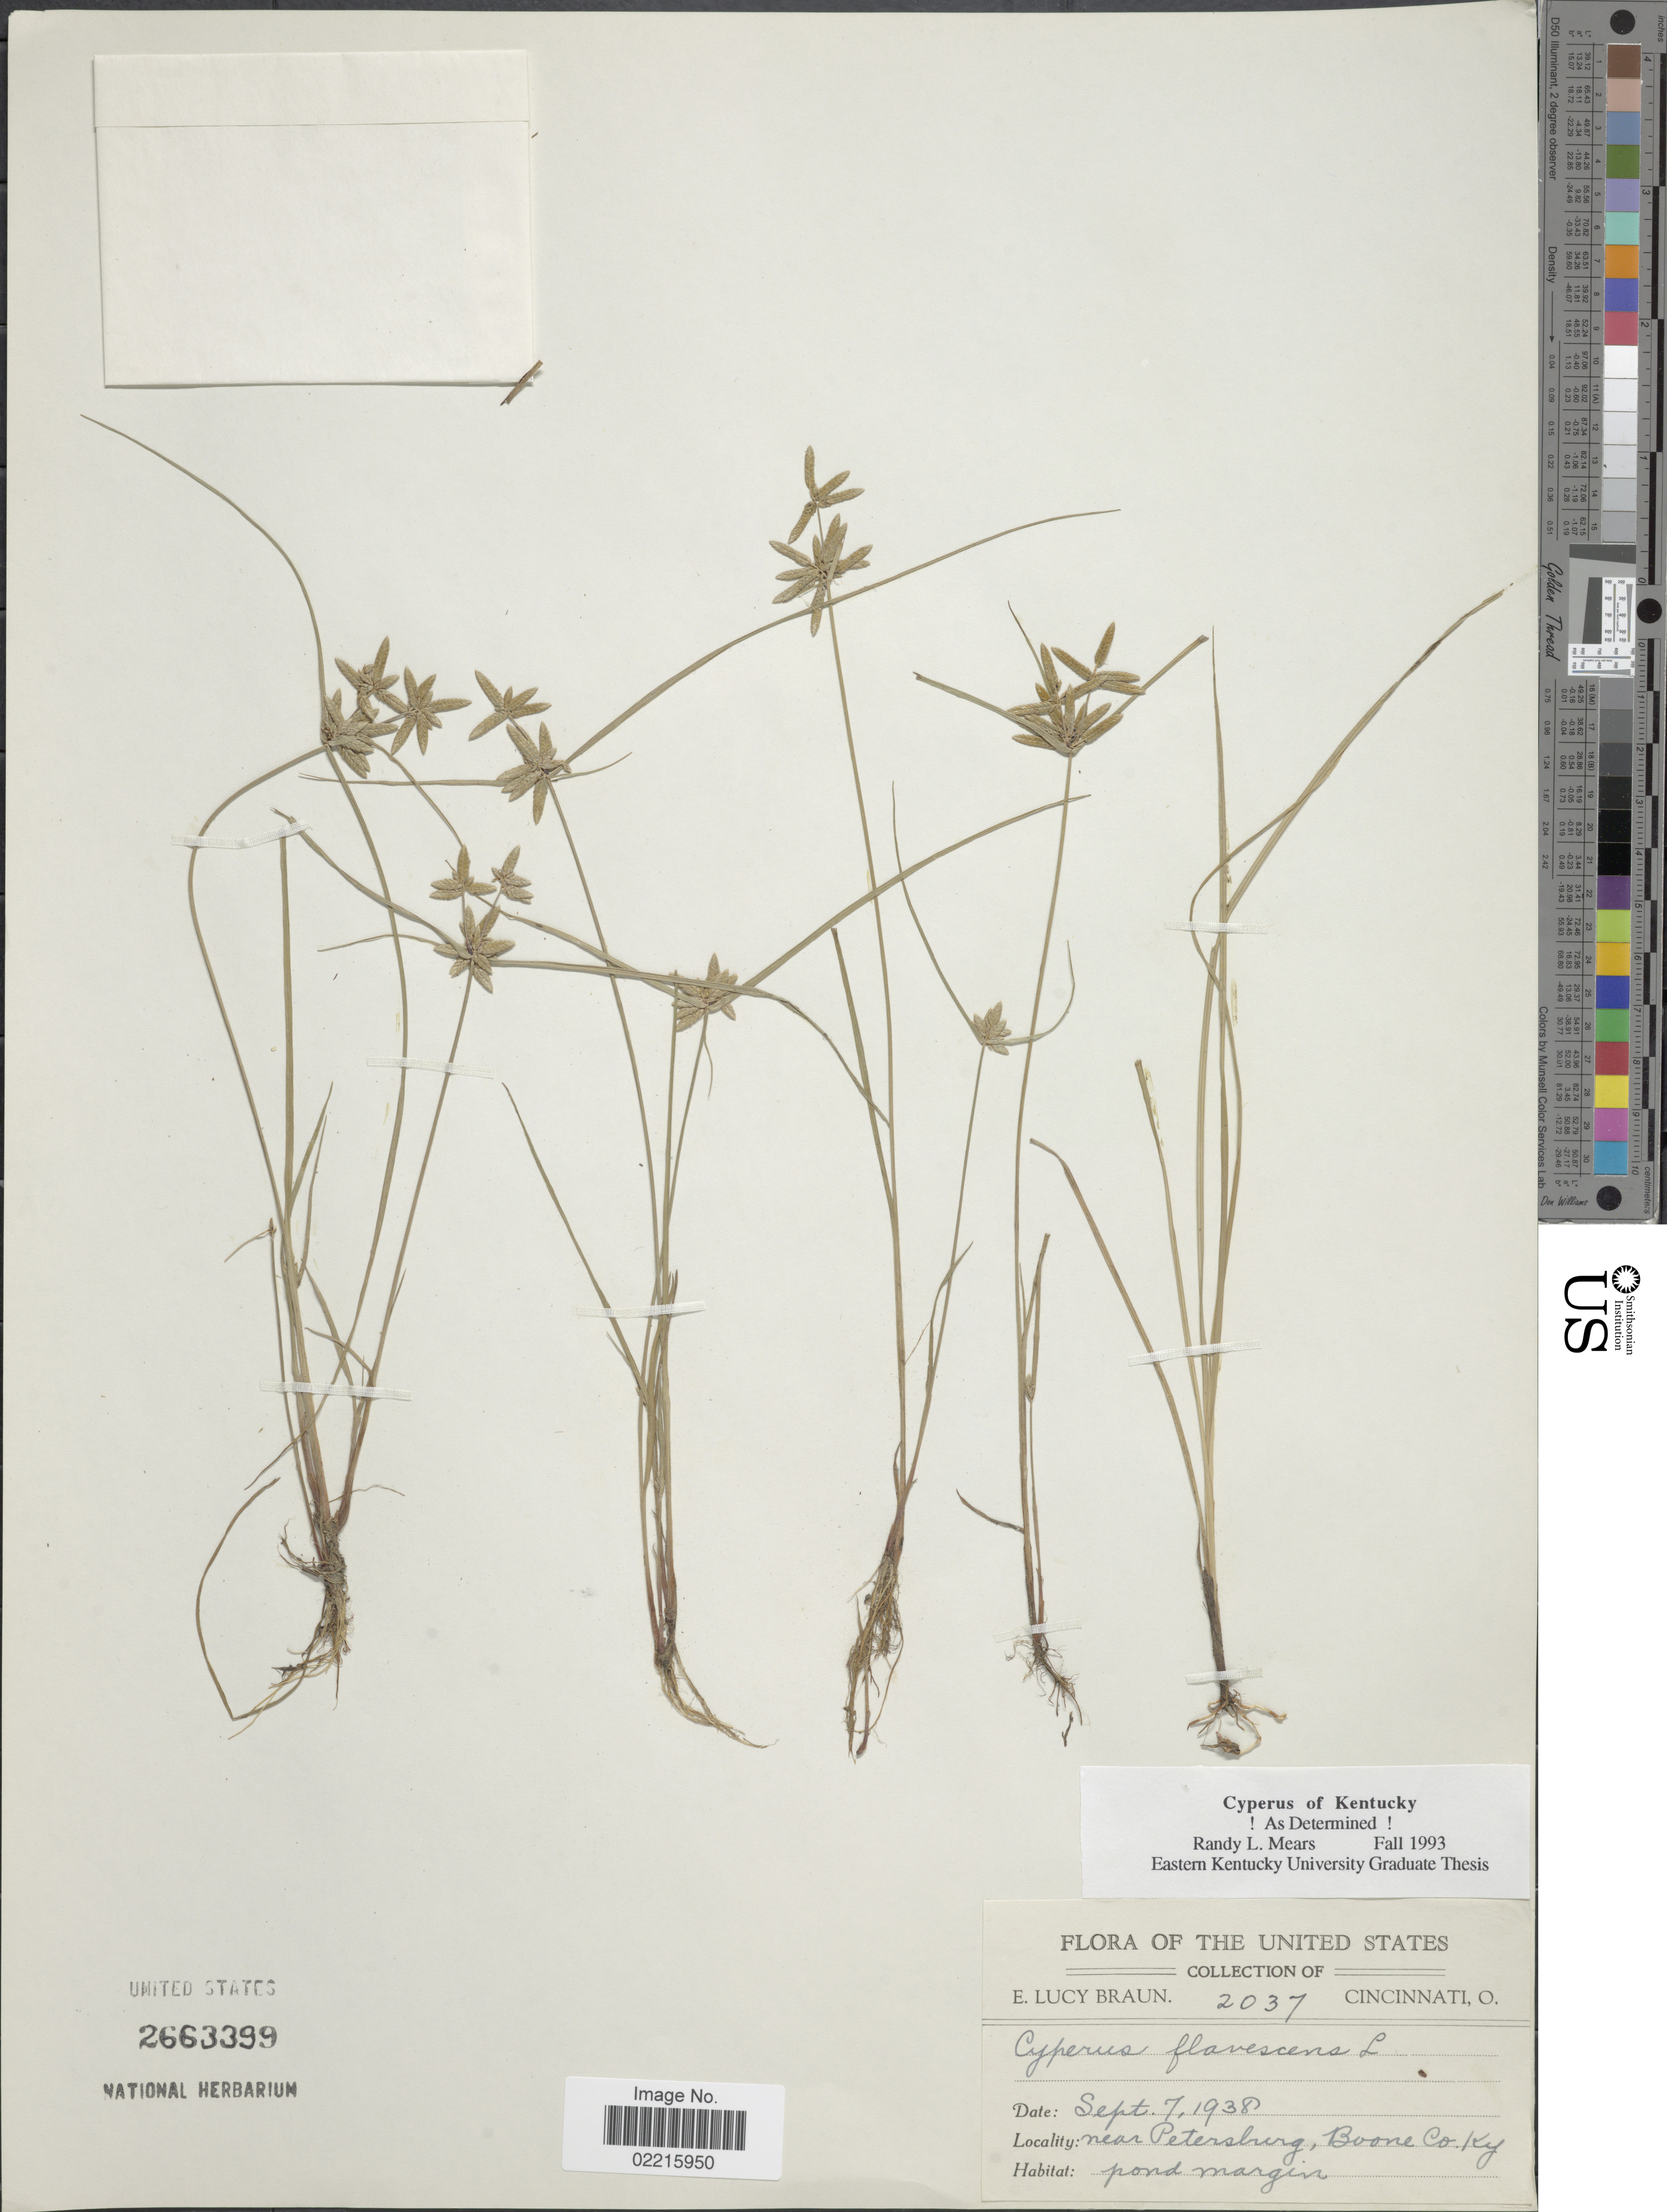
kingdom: Plantae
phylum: Tracheophyta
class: Liliopsida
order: Poales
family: Cyperaceae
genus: Cyperus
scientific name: Cyperus flavescens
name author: L.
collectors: E. L. Braun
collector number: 2037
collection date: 1938-09-07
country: United States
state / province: Kentucky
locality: Near Petersburg, Boone Co., Ky.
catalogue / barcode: US 2663399